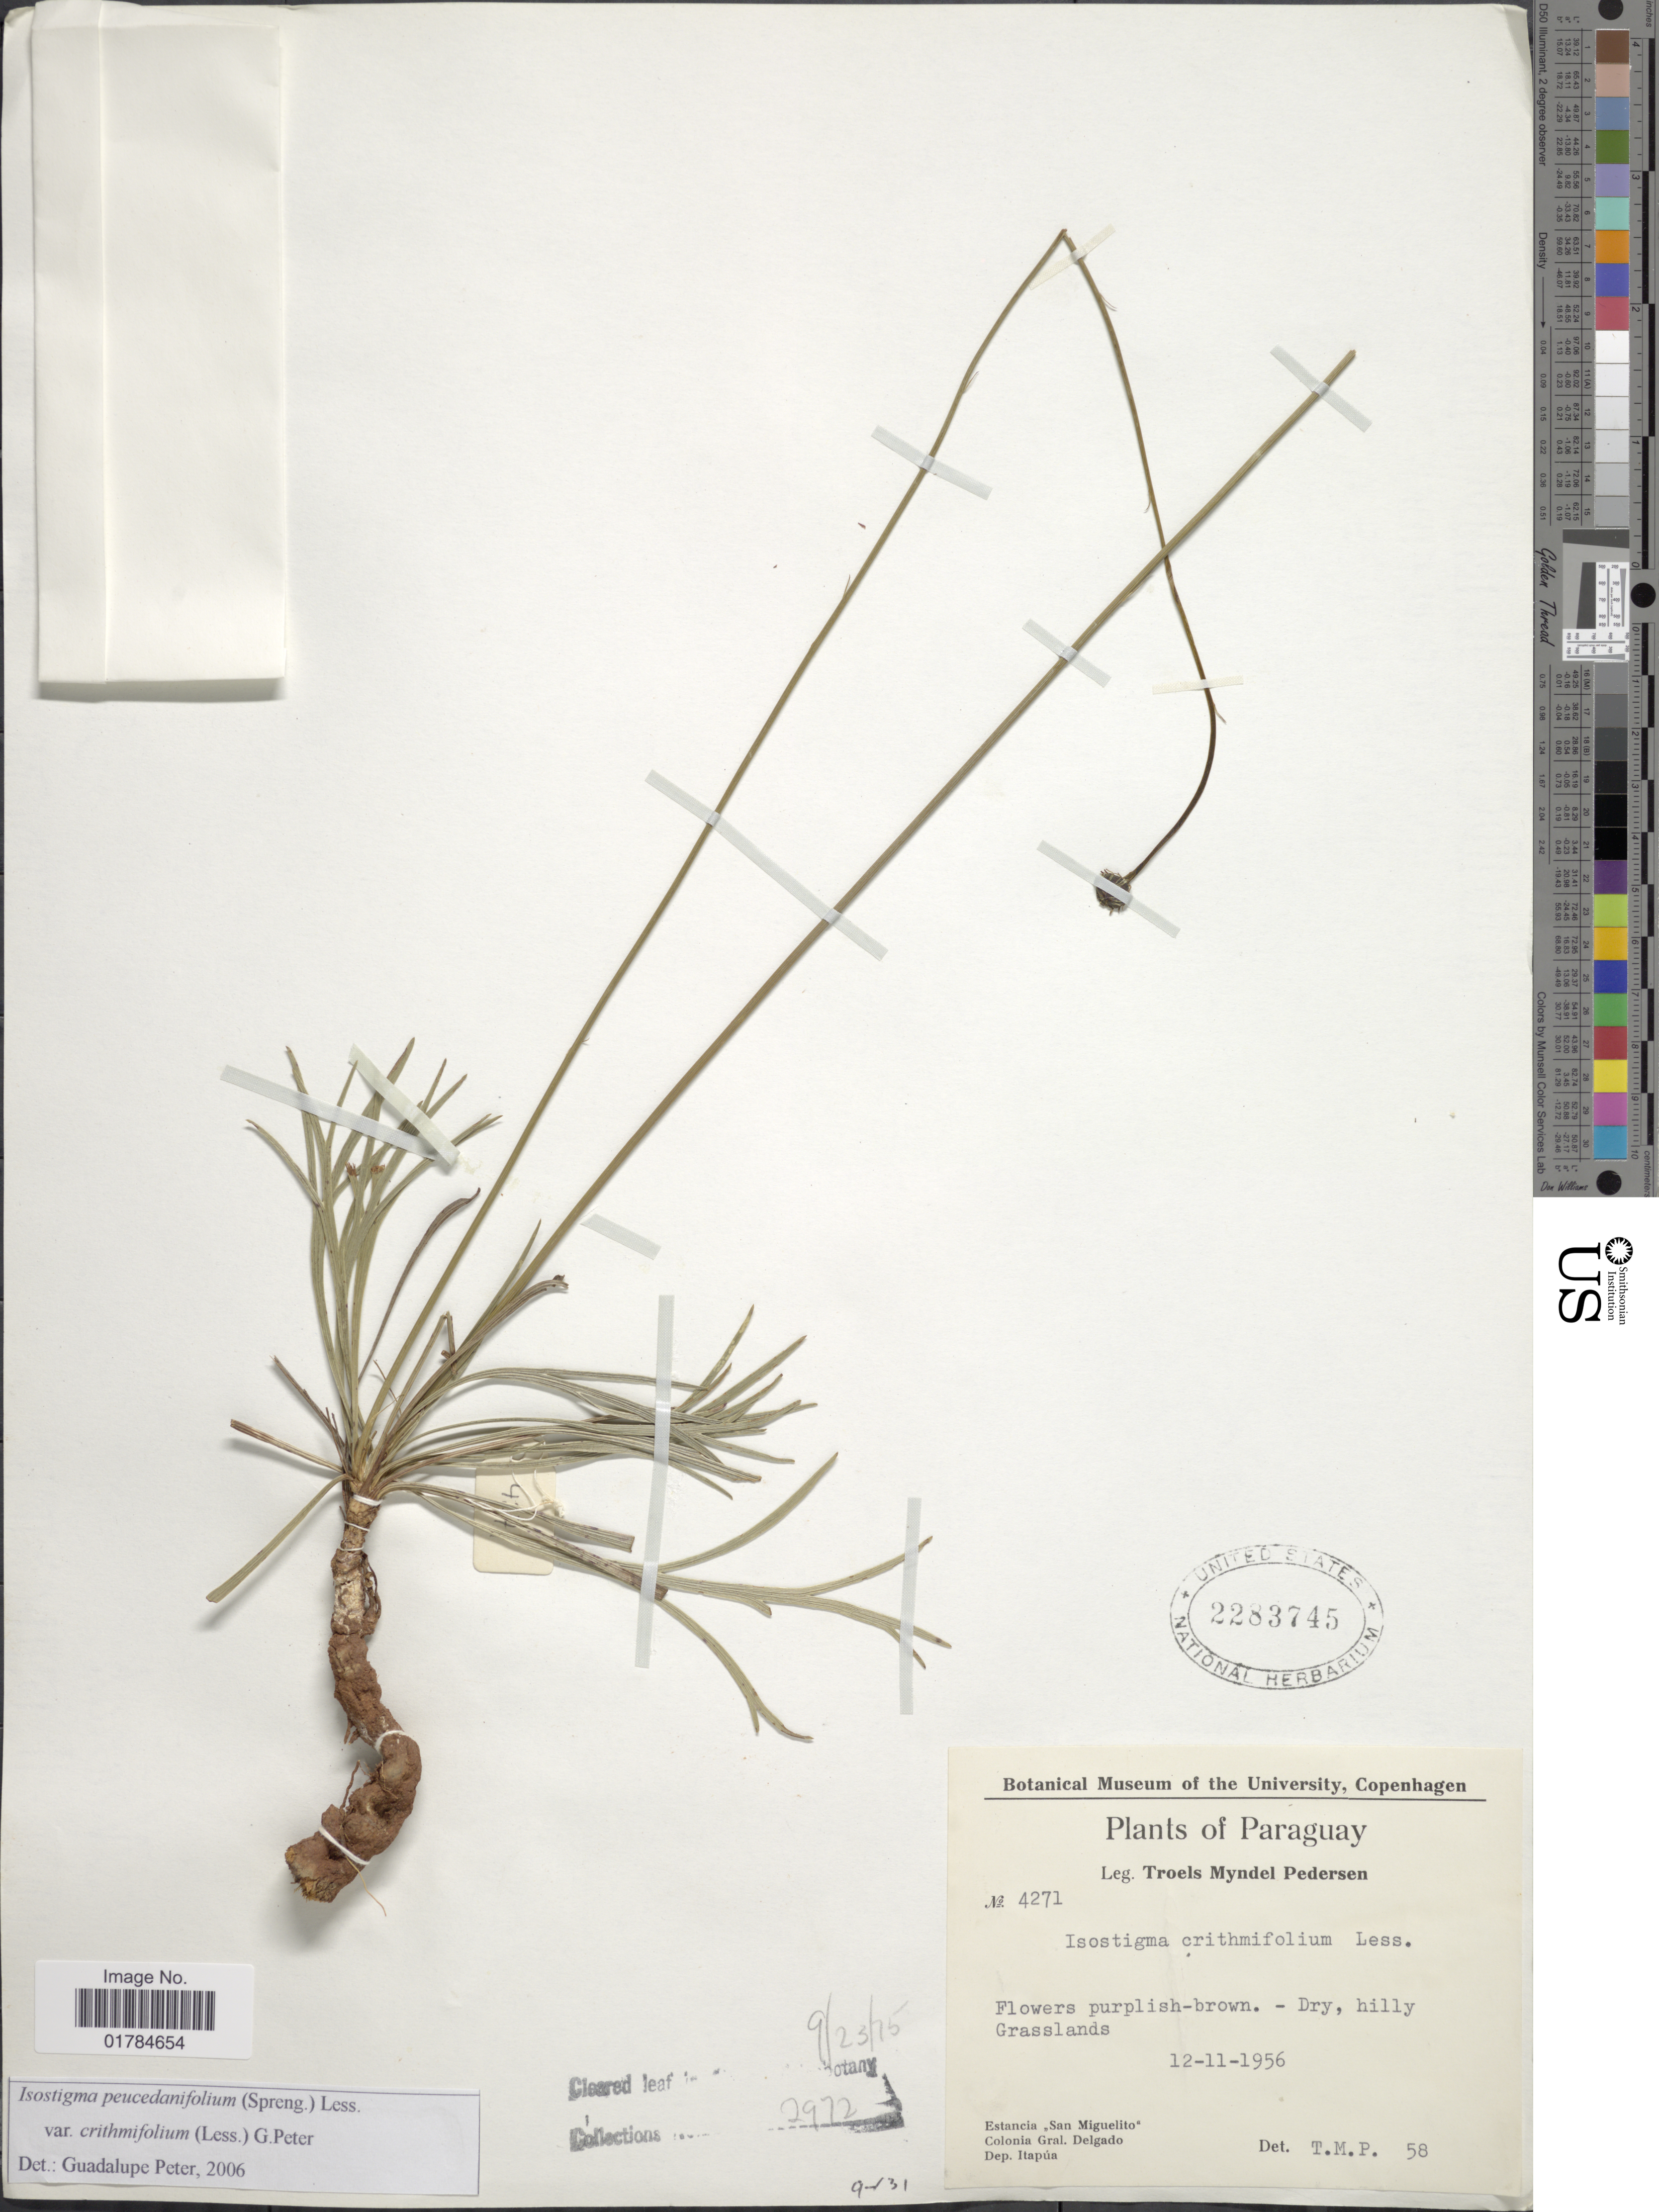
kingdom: Plantae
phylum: Tracheophyta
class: Magnoliopsida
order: Asterales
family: Asteraceae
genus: Isostigma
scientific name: Isostigma peucedanifolium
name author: (Spreng.) Less.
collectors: T. Pederson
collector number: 4271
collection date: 1956-11-12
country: Paraguay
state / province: Itapua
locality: Estancia "San Miguelito", Colonia Gral. Delgado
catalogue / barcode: US 2283745